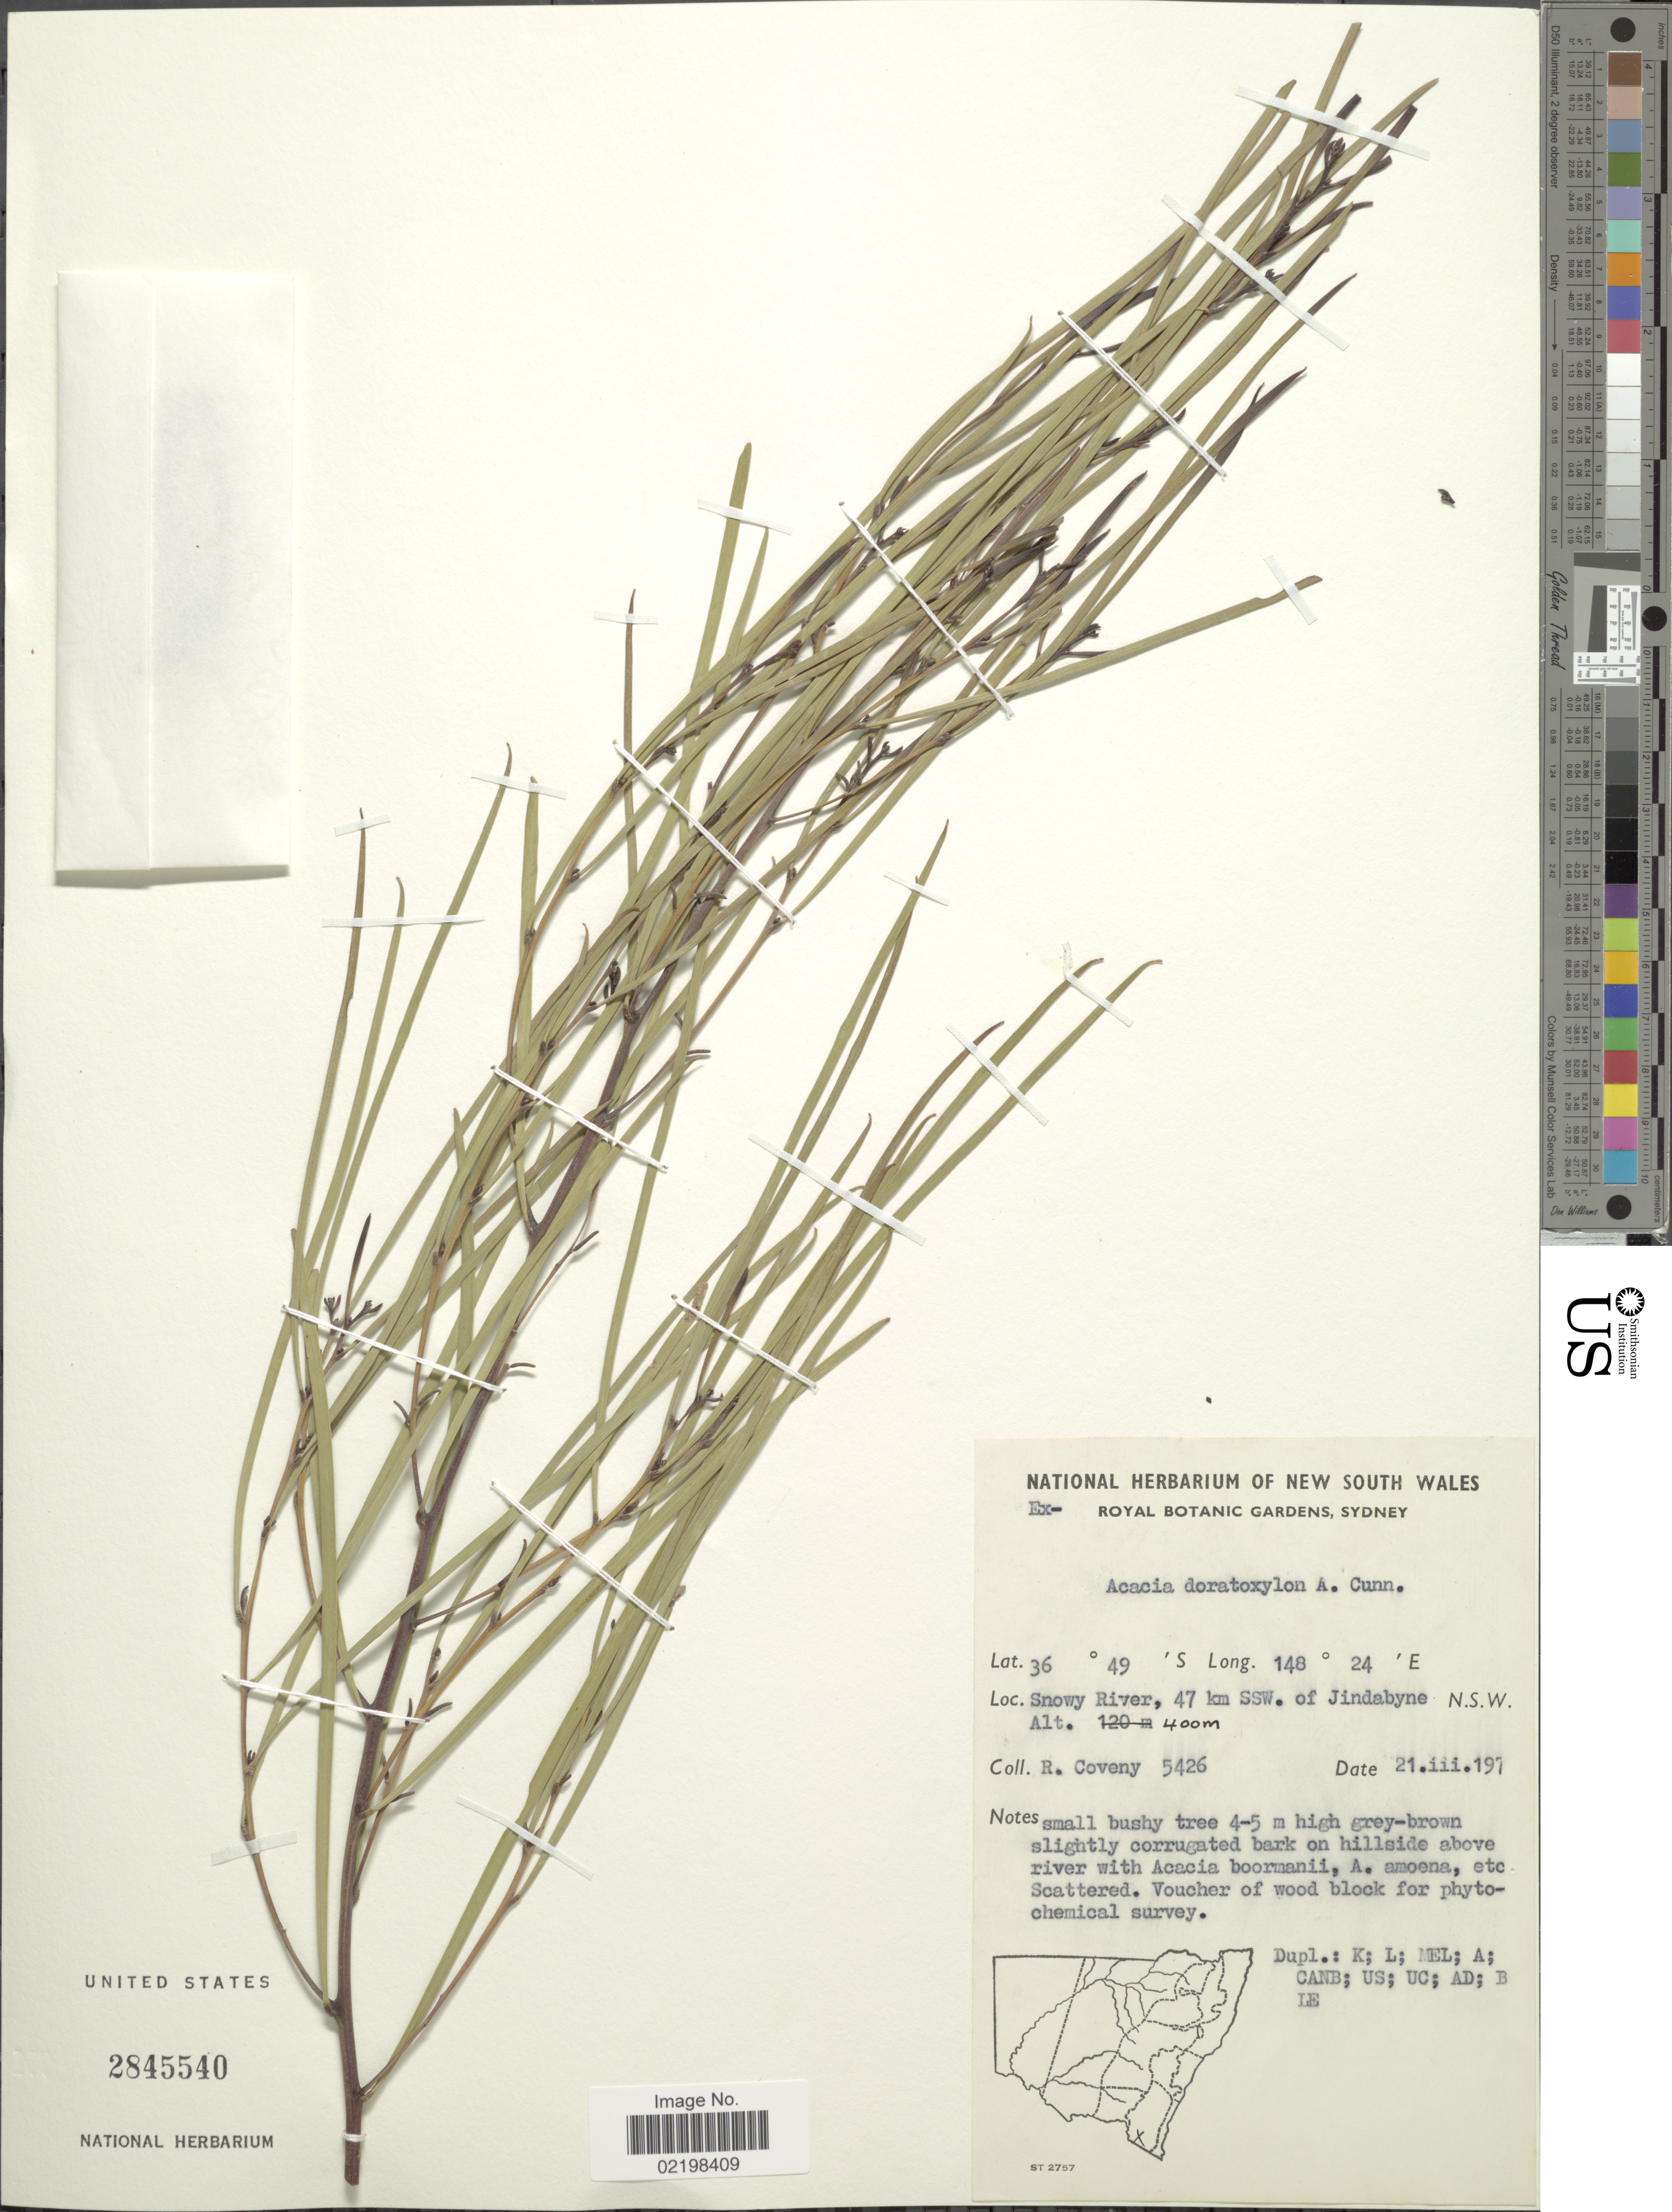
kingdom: Plantae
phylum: Tracheophyta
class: Magnoliopsida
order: Fabales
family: Fabaceae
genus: Acacia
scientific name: Acacia doratoxylon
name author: Meisn.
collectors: R. Coveny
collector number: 5426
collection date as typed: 197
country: Australia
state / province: New South Wales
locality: Snowy River, 47 km SSW. of Jindabyne, N.S.W.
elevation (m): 400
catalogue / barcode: US 2845540